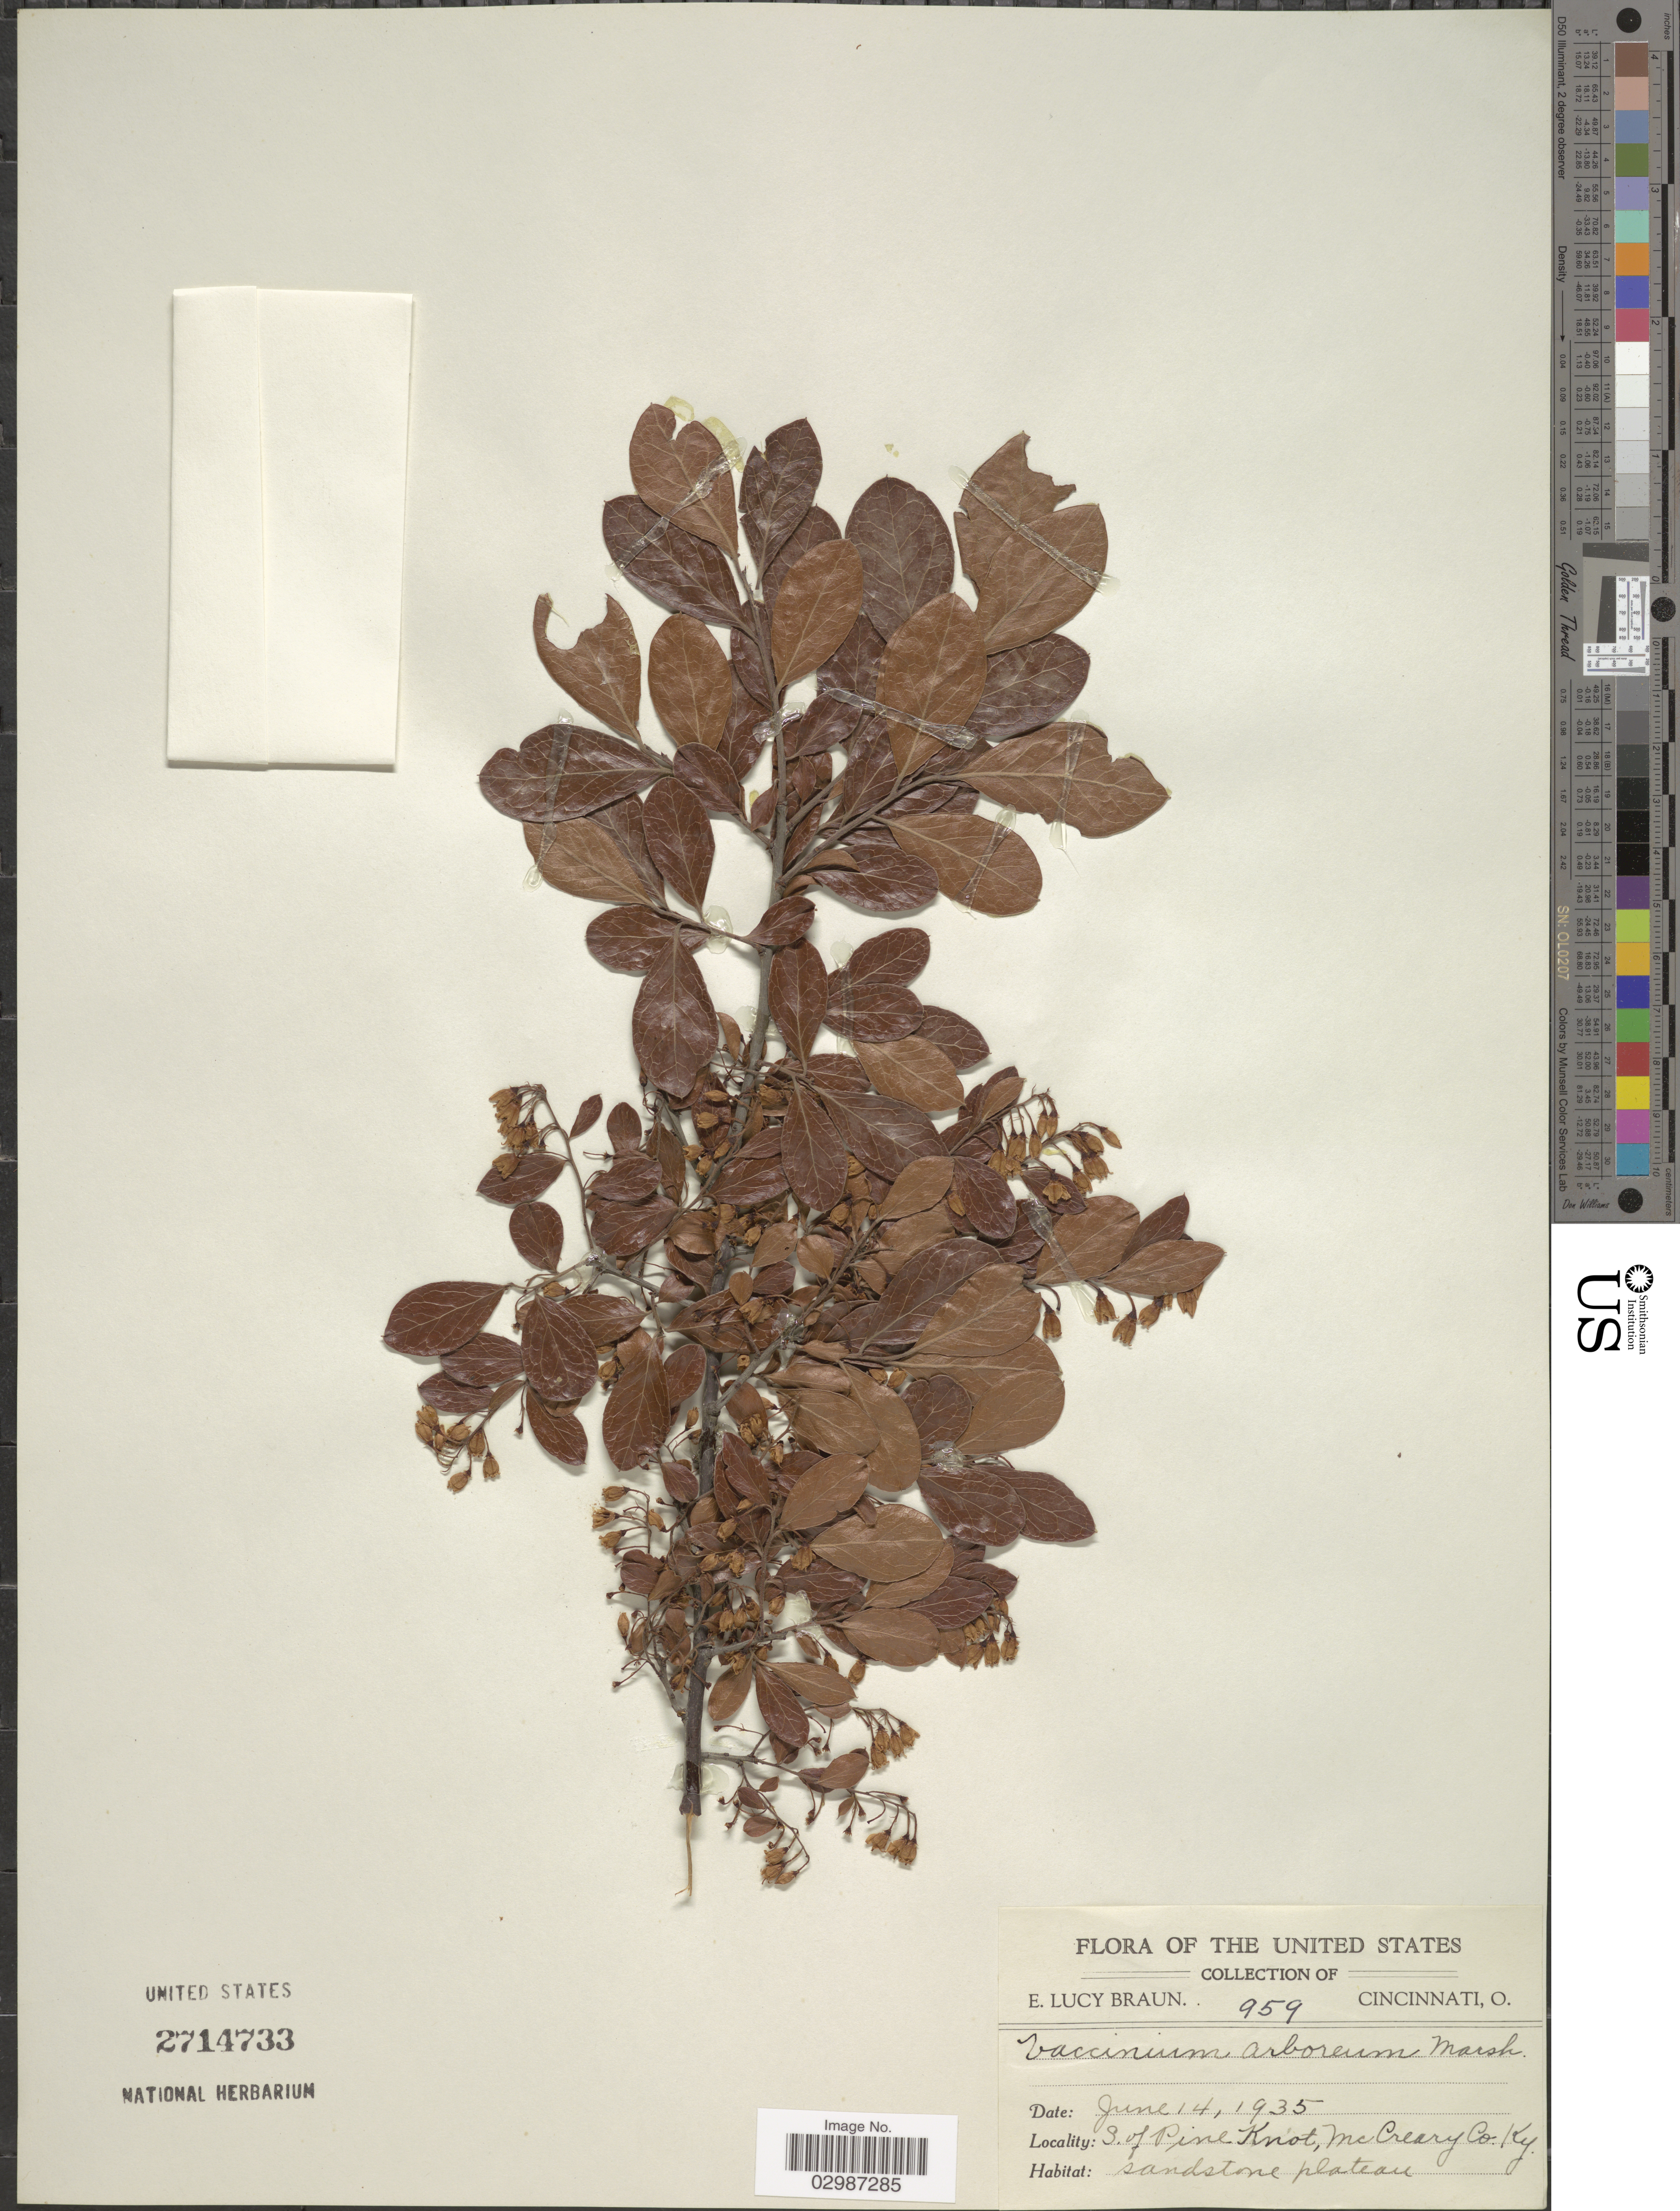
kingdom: Plantae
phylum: Tracheophyta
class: Magnoliopsida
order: Ericales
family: Ericaceae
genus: Vaccinium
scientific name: Vaccinium arboreum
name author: Marshall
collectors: E. L. Braun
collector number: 959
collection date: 1935-06-14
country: United States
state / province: Kentucky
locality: S. of Pine Knot, McCreary Co.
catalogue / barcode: US 2714733